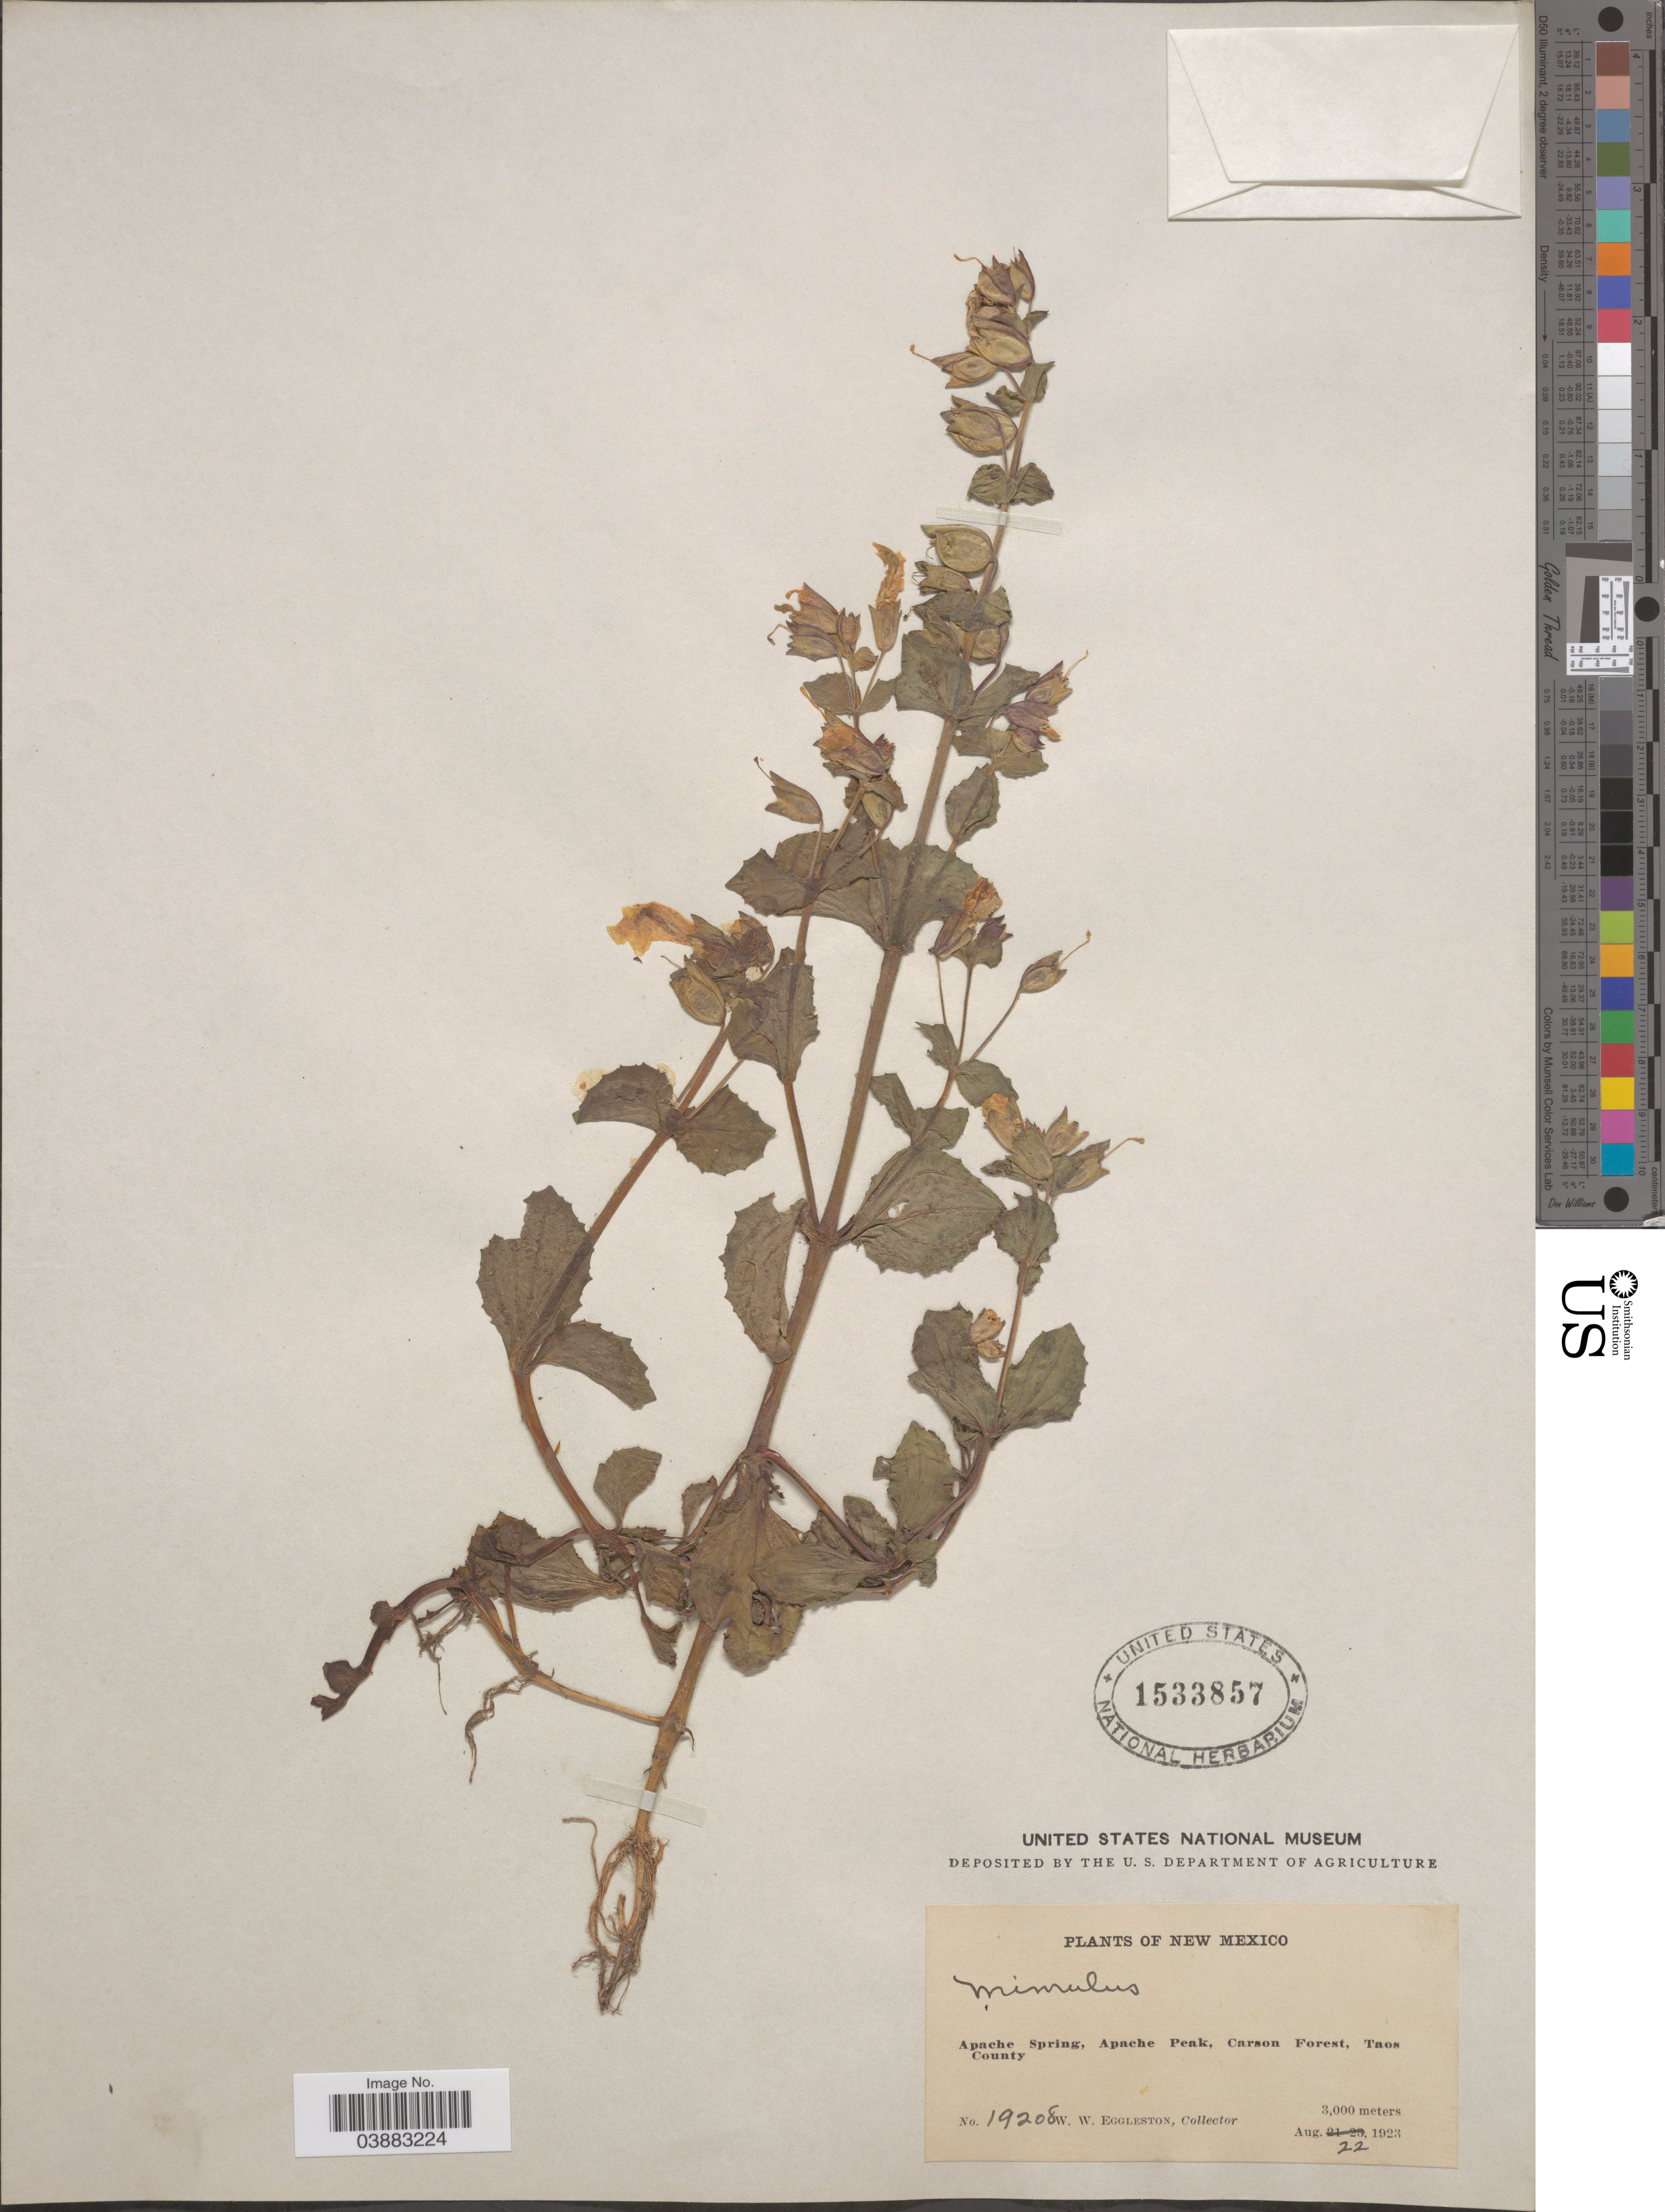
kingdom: Plantae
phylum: Tracheophyta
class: Magnoliopsida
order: Lamiales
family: Phrymaceae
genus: Mimulus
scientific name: Mimulus sp.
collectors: W. W. Eggleston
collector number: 19208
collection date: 1923-08-22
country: United States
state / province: New Mexico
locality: Apache Spring, Apache Peak, Carson Forest, Taos County.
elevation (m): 3000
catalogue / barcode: US 1533857